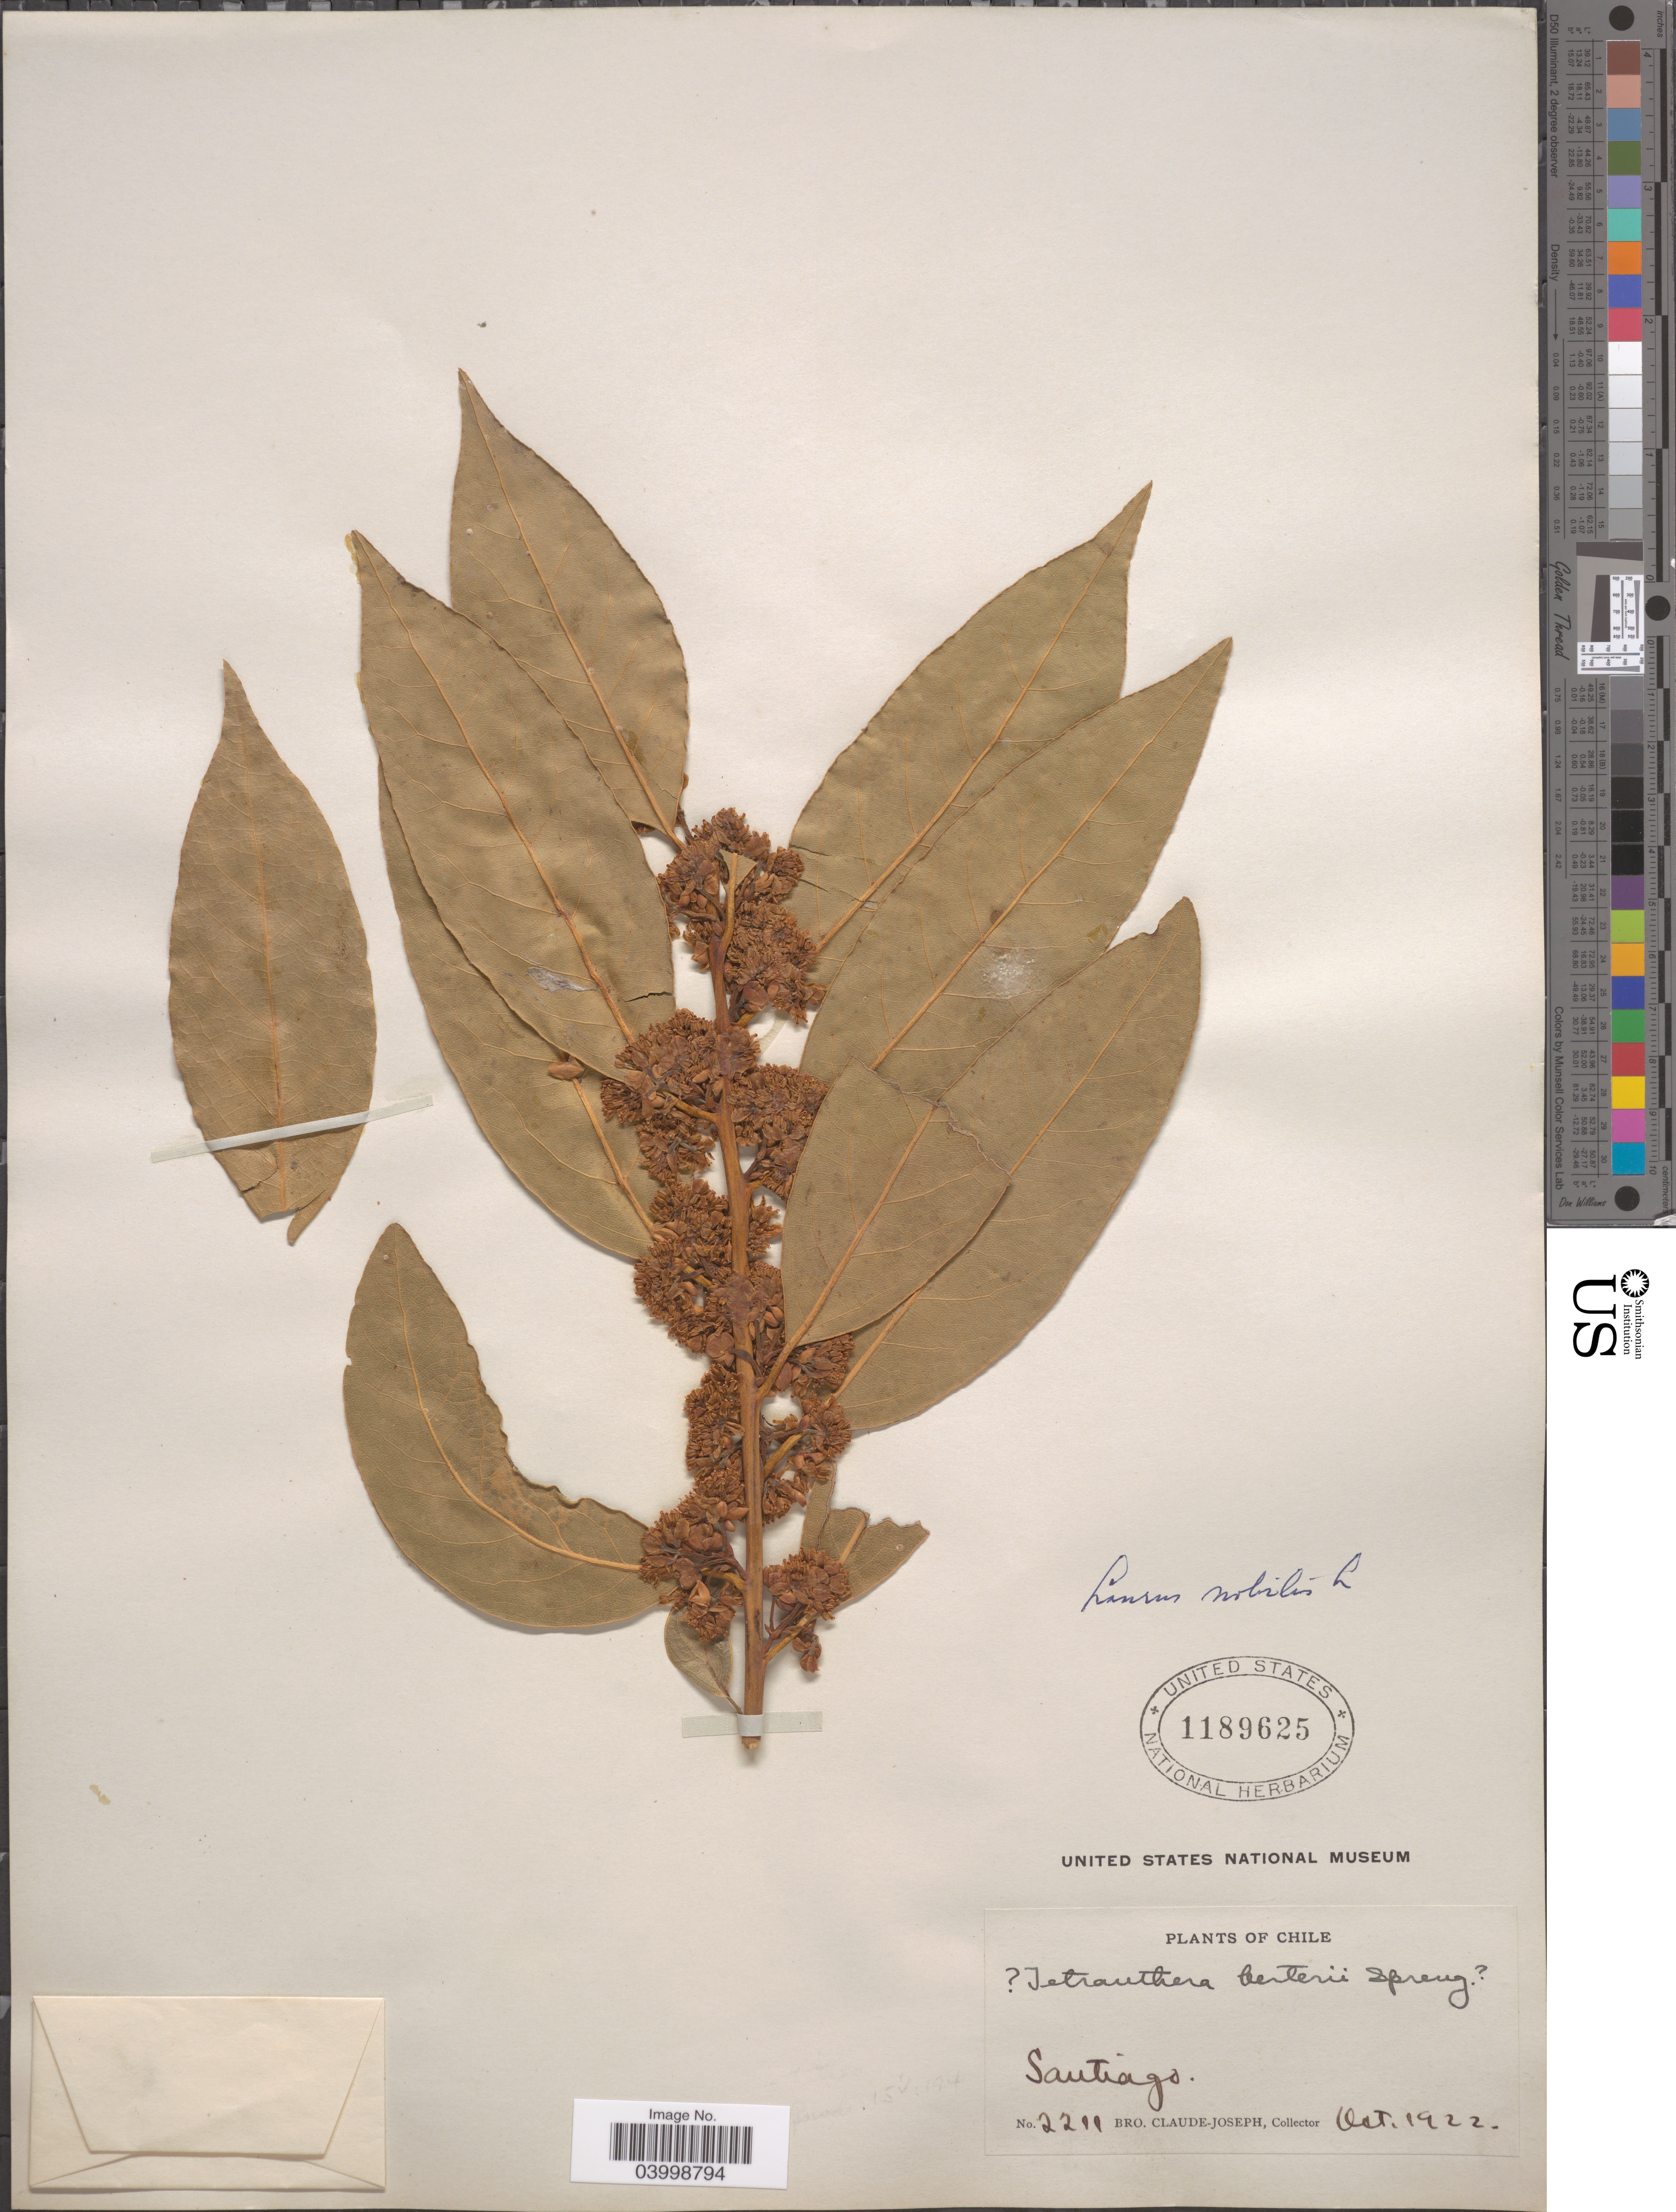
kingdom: Plantae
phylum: Tracheophyta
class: Magnoliopsida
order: Laurales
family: Lauraceae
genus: Laurus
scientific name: Laurus nobilis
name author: L.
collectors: Bro. Claude-Joseph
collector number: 2211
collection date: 1922-10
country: Chile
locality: Santiago.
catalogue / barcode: US 1189625